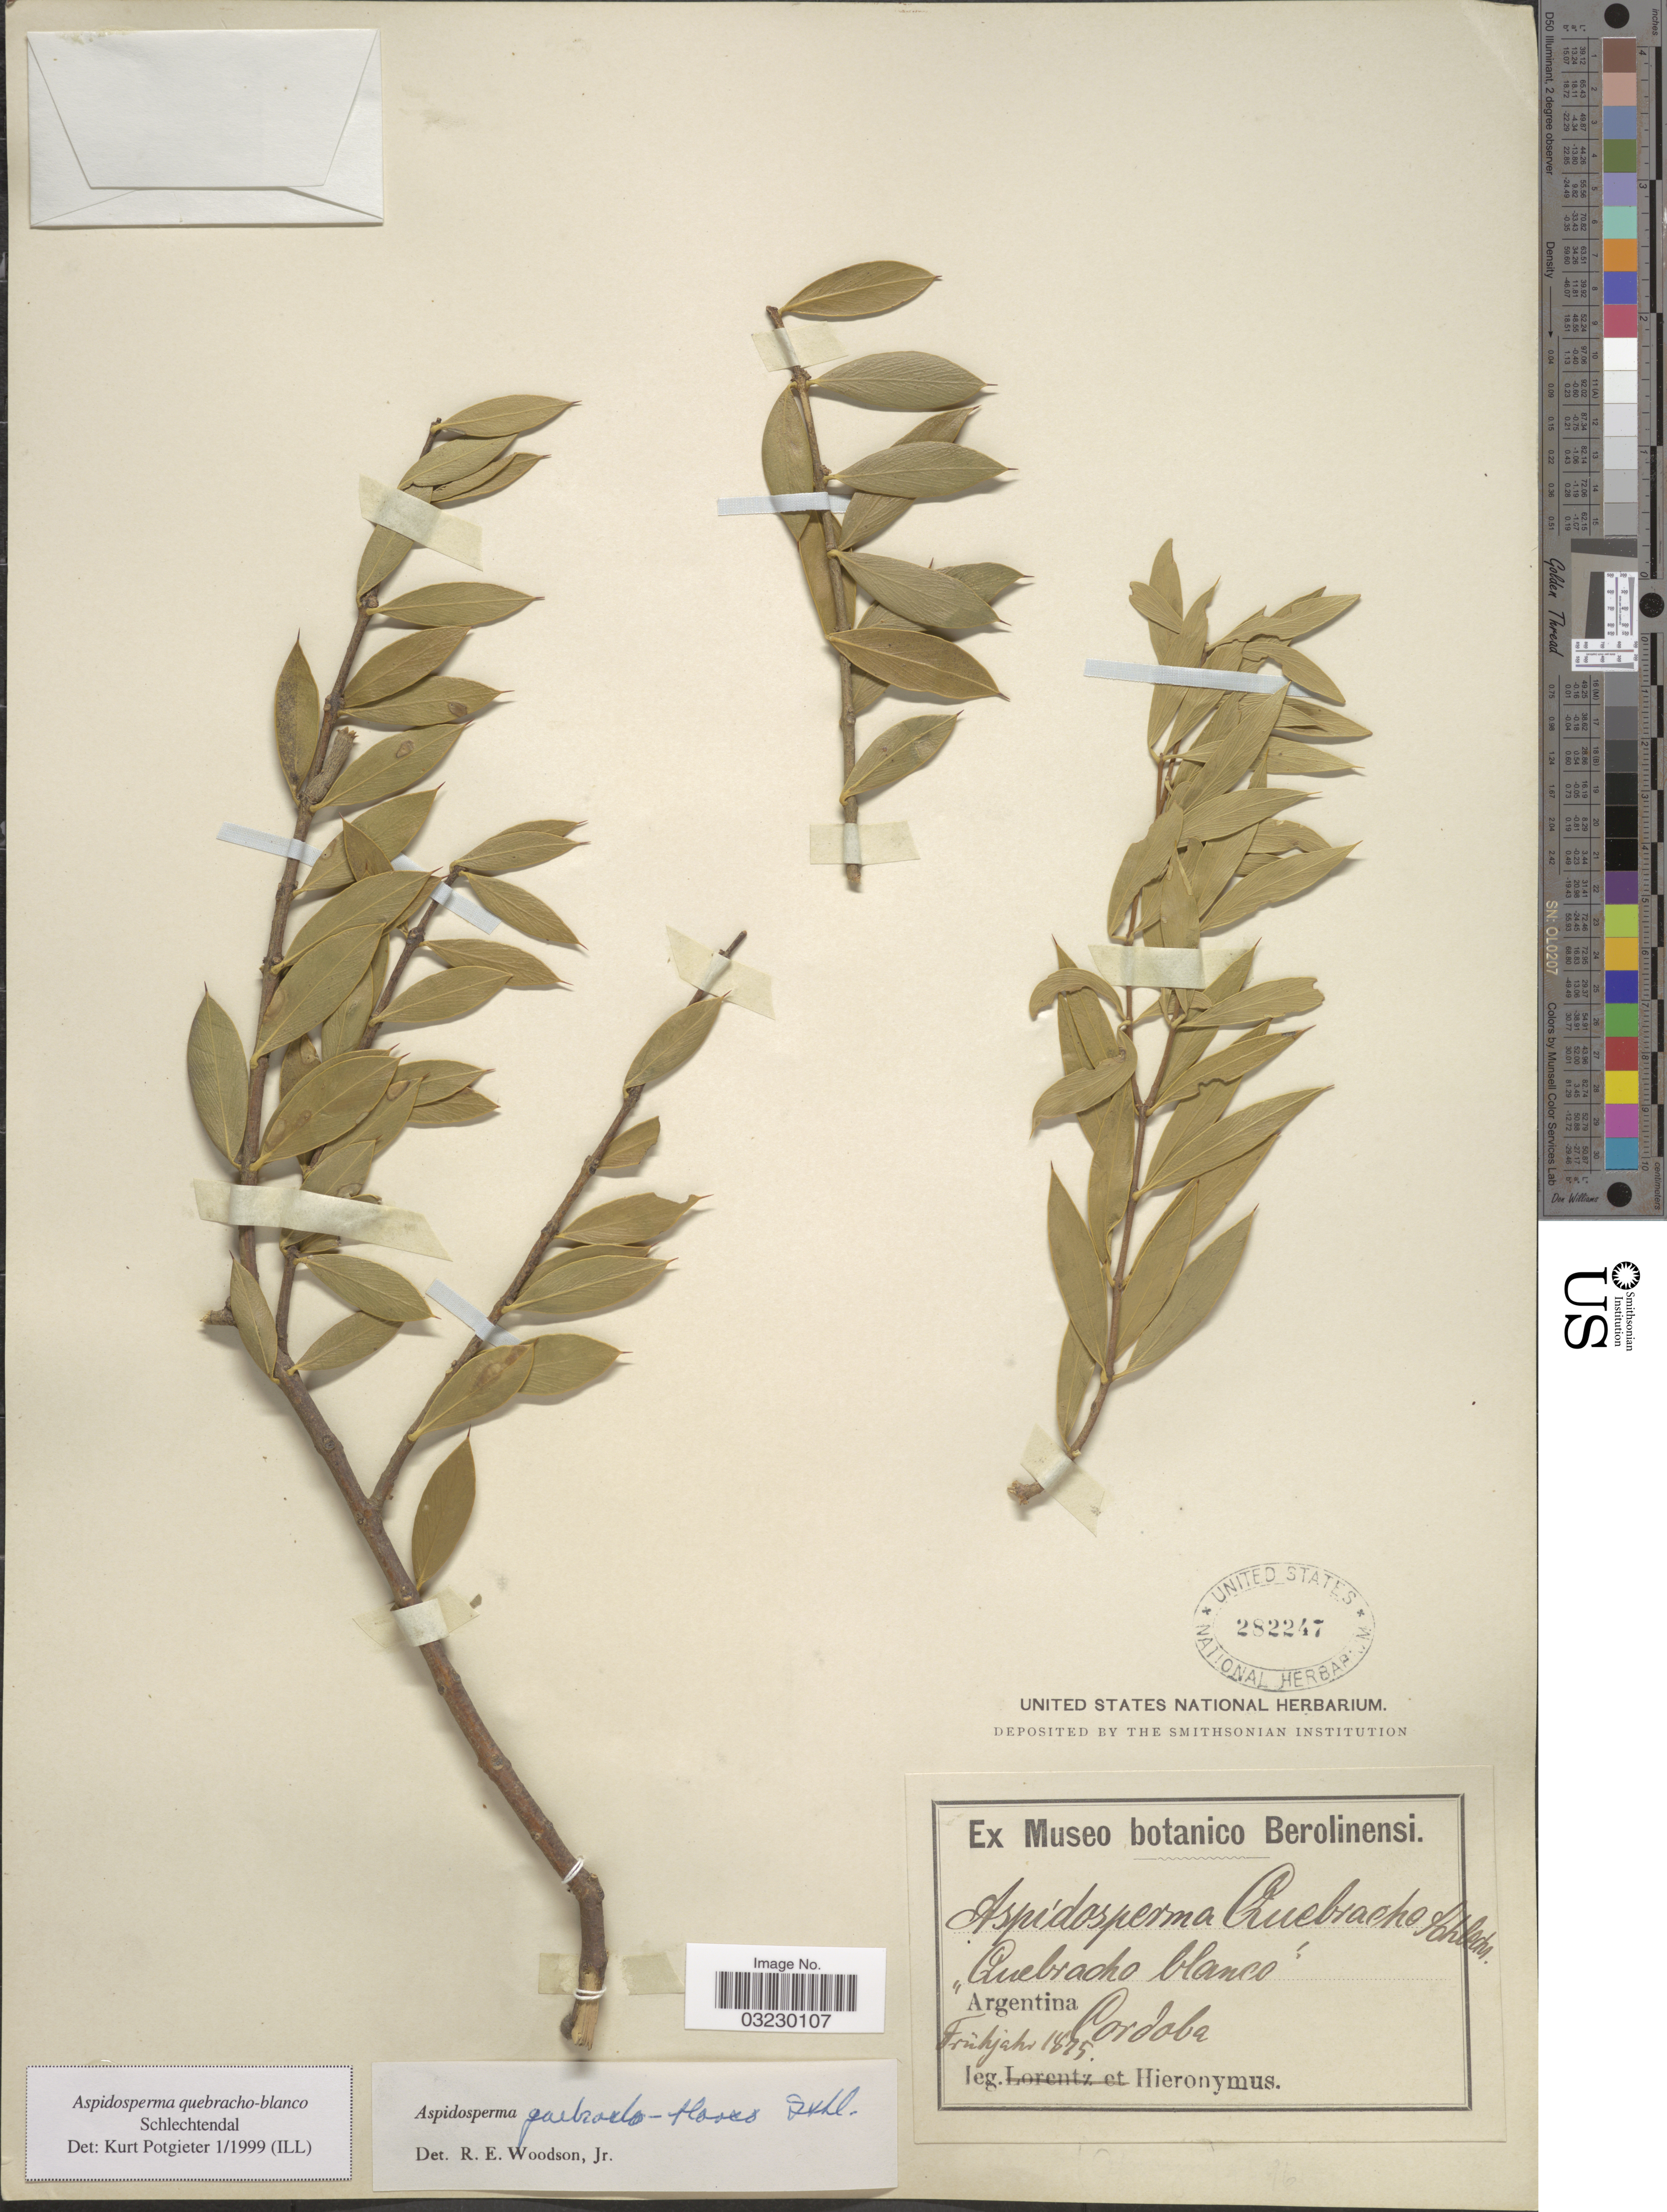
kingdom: Plantae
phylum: Tracheophyta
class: Magnoliopsida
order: Gentianales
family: Apocynaceae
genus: Aspidosperma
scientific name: Aspidosperma quebracho-blanco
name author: Schltdl.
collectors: -. Hieronymus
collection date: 1875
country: Argentina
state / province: Cordoba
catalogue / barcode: US 282247